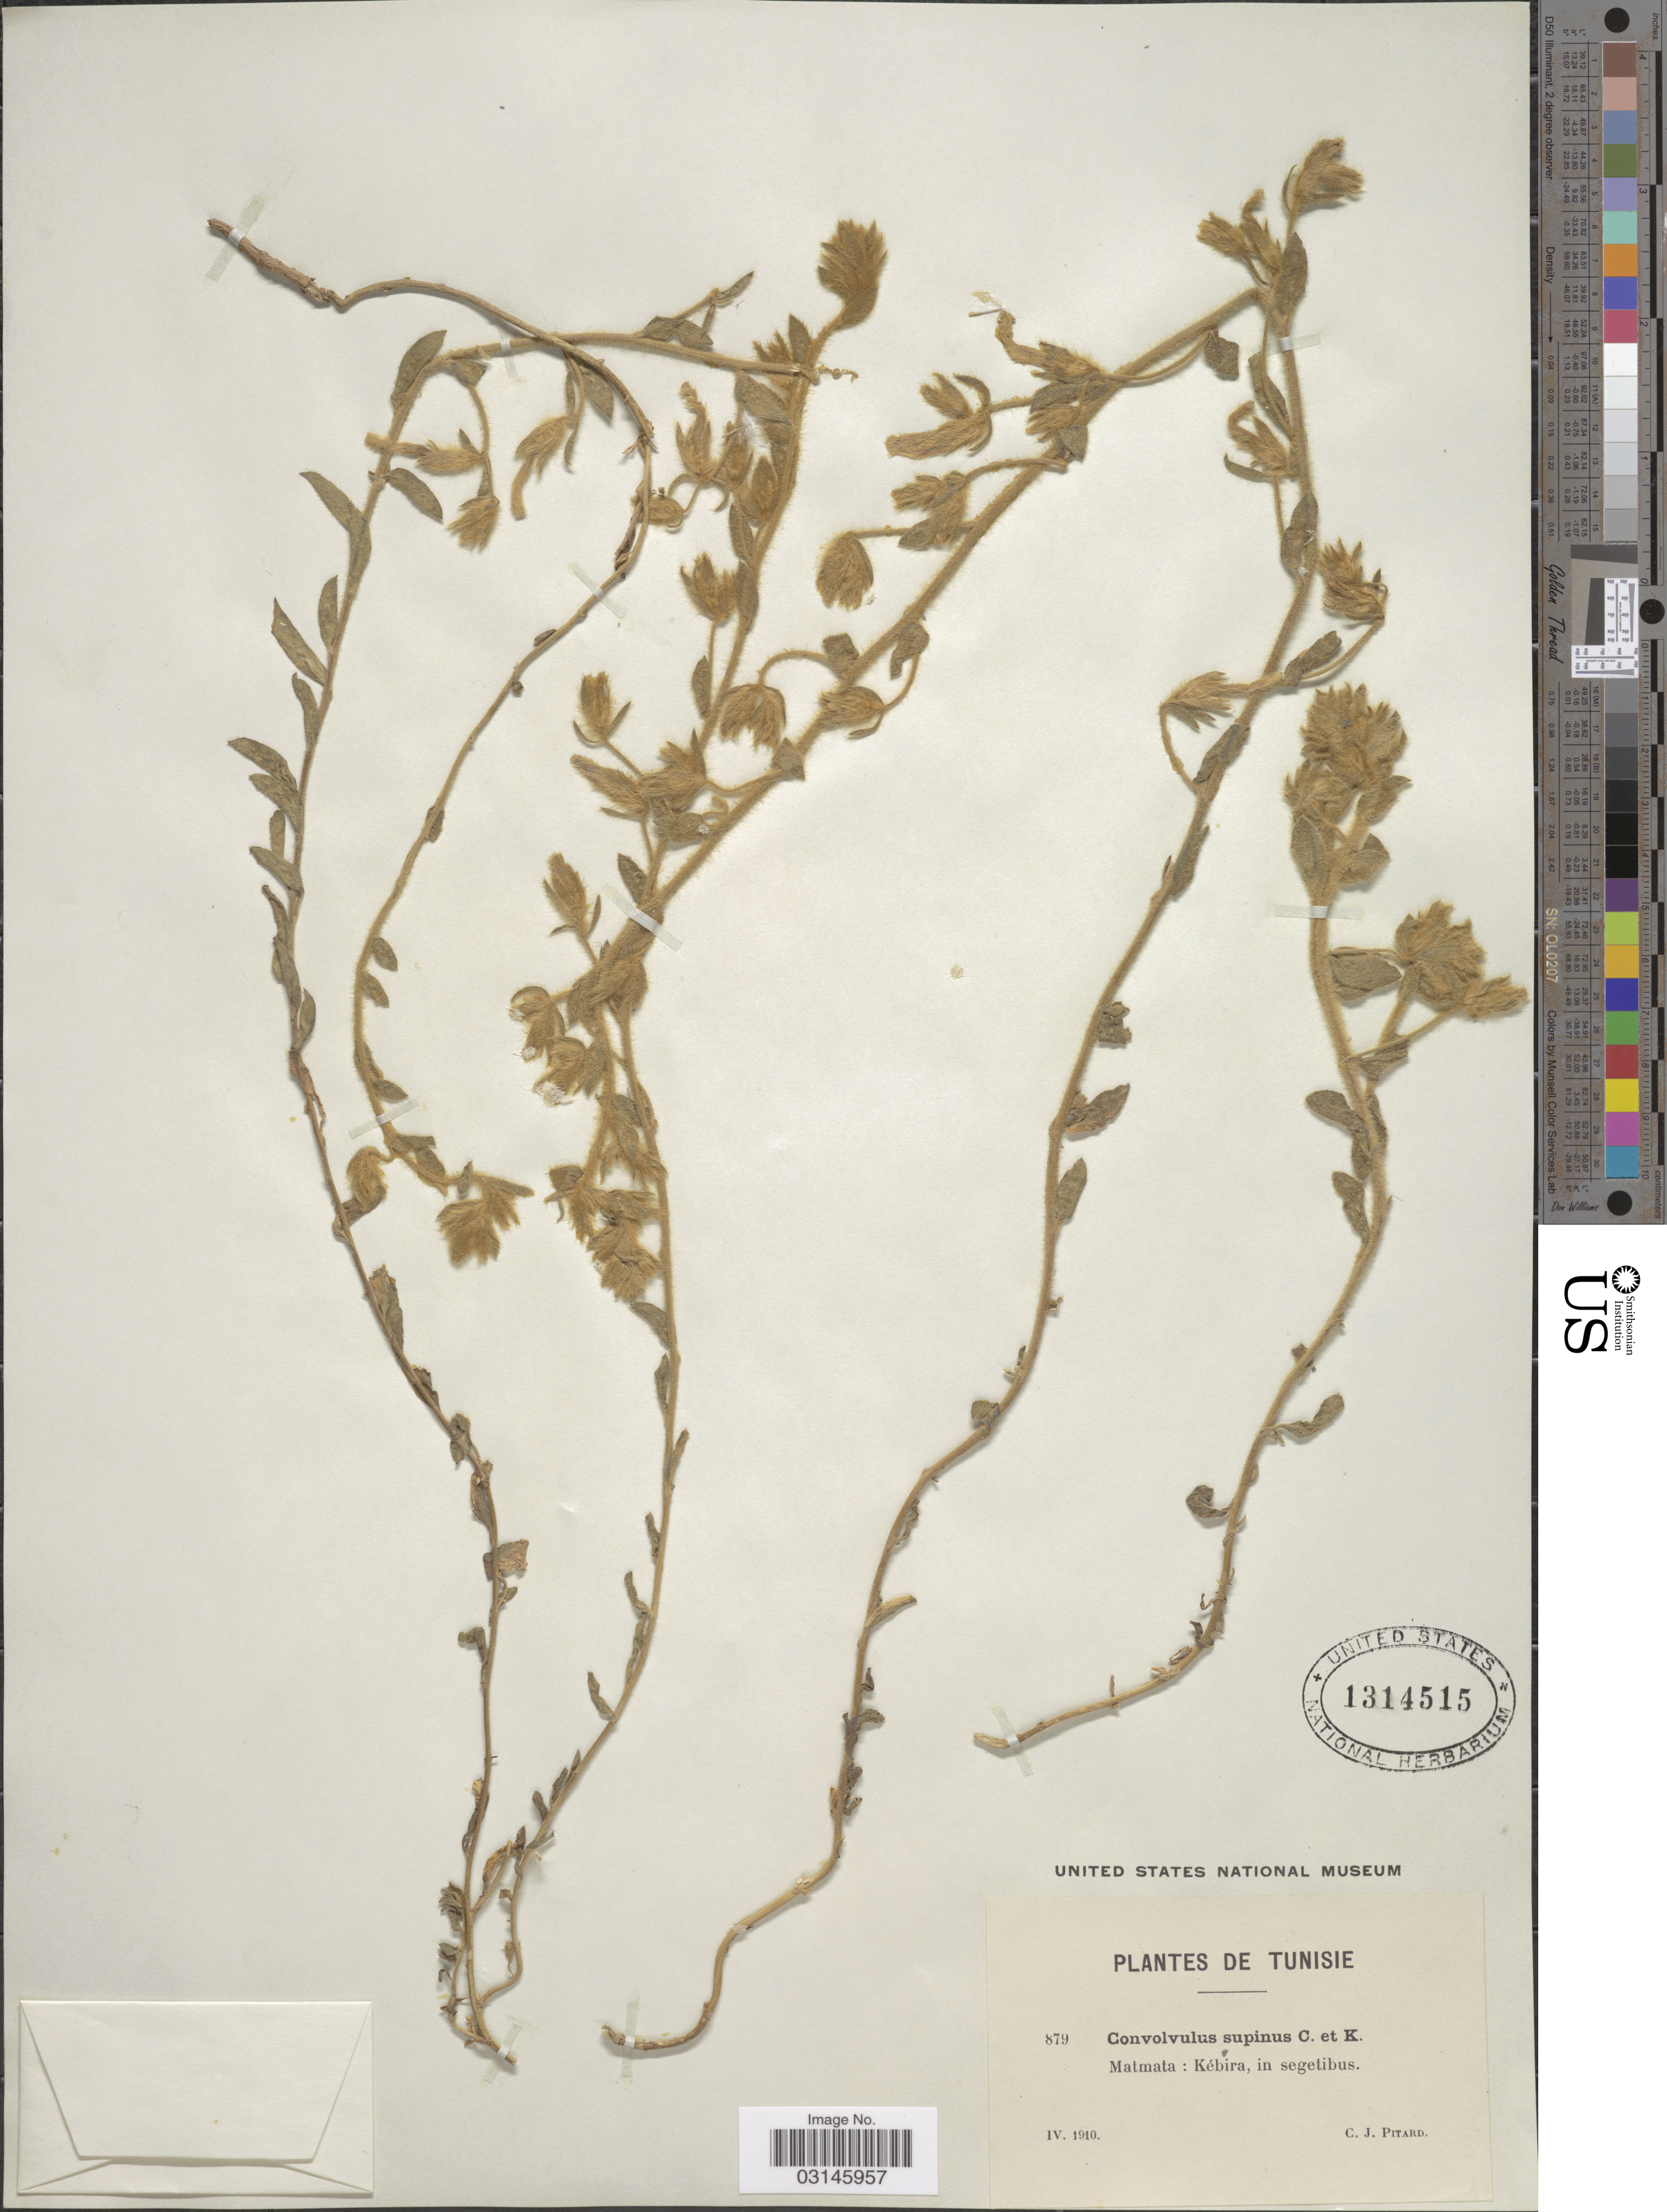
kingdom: Plantae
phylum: Tracheophyta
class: Magnoliopsida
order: Solanales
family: Convolvulaceae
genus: Convolvulus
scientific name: Convolvulus supinus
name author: Coss. & Kralik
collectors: C. Pitard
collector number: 879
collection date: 1910-04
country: Tunisia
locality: Matmata: Kébira, in segetibus.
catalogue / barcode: US 1314515